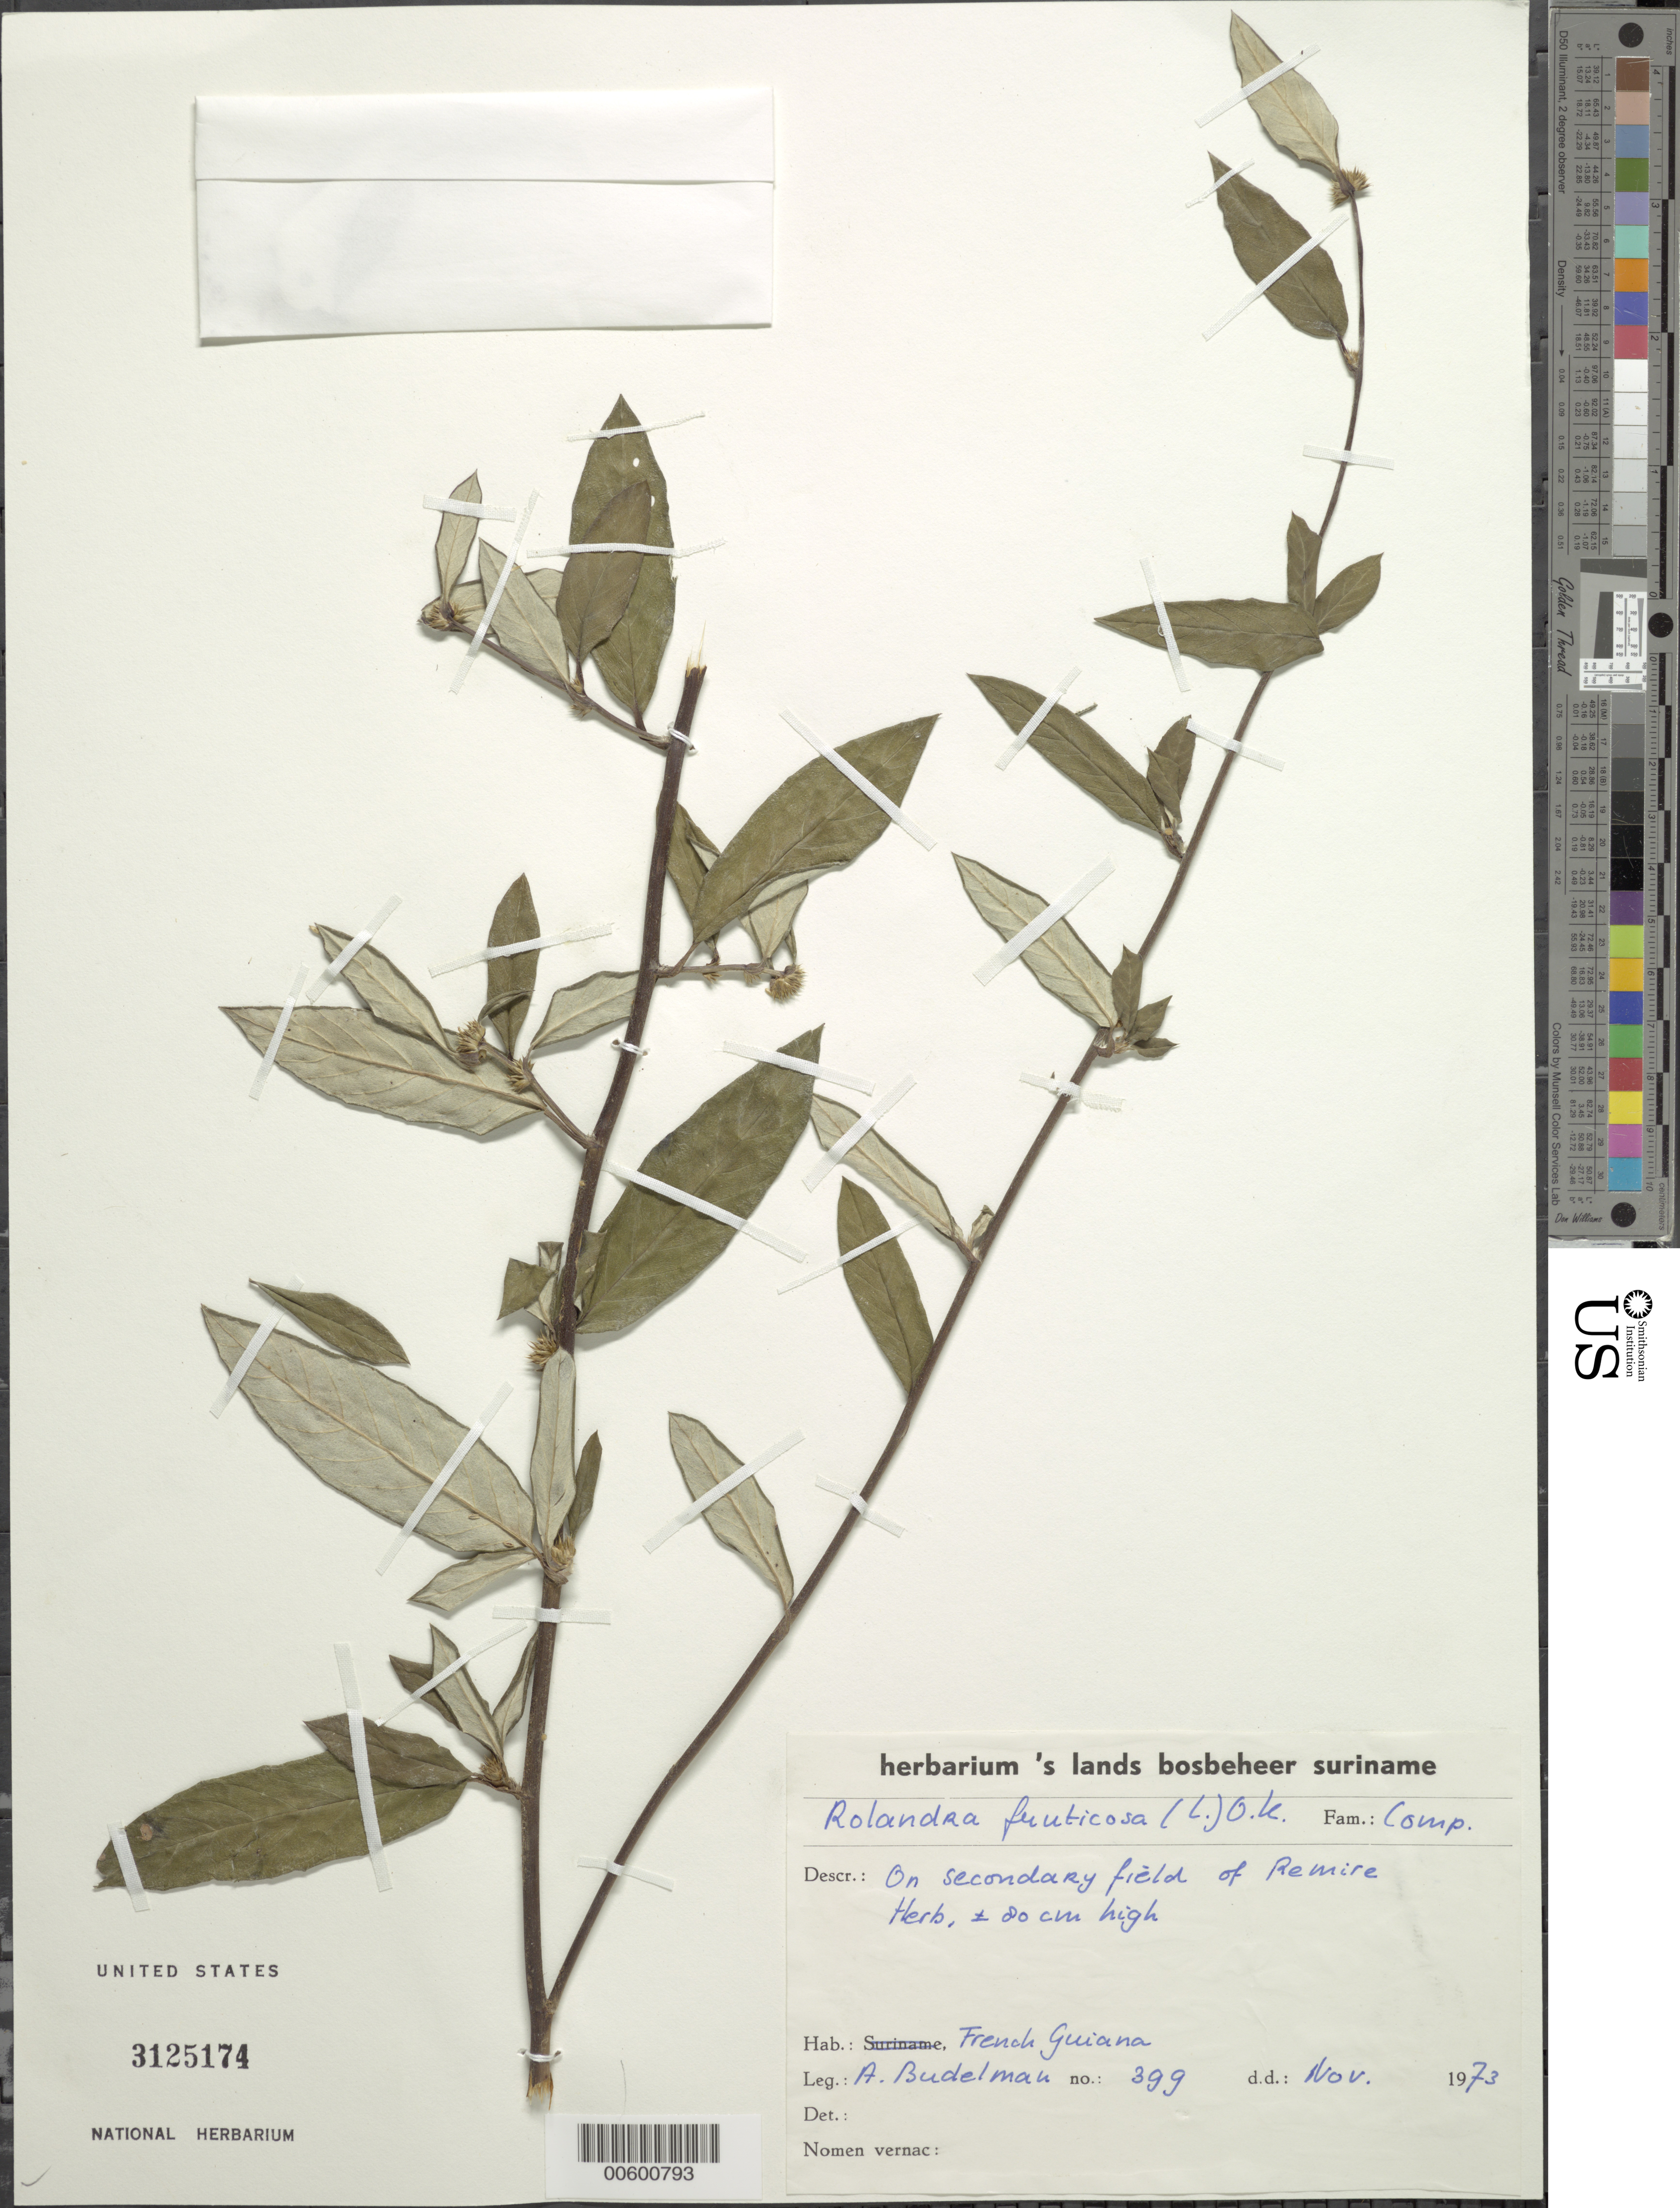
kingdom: Plantae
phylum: Tracheophyta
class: Magnoliopsida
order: Asterales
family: Asteraceae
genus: Rolandra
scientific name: Rolandra fruticosa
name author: (L.) Kuntze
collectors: A. Budelman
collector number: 399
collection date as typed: Nov-73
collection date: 1973-11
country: French Guiana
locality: Remire ?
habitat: Secondary field of Remire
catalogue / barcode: US 3125174